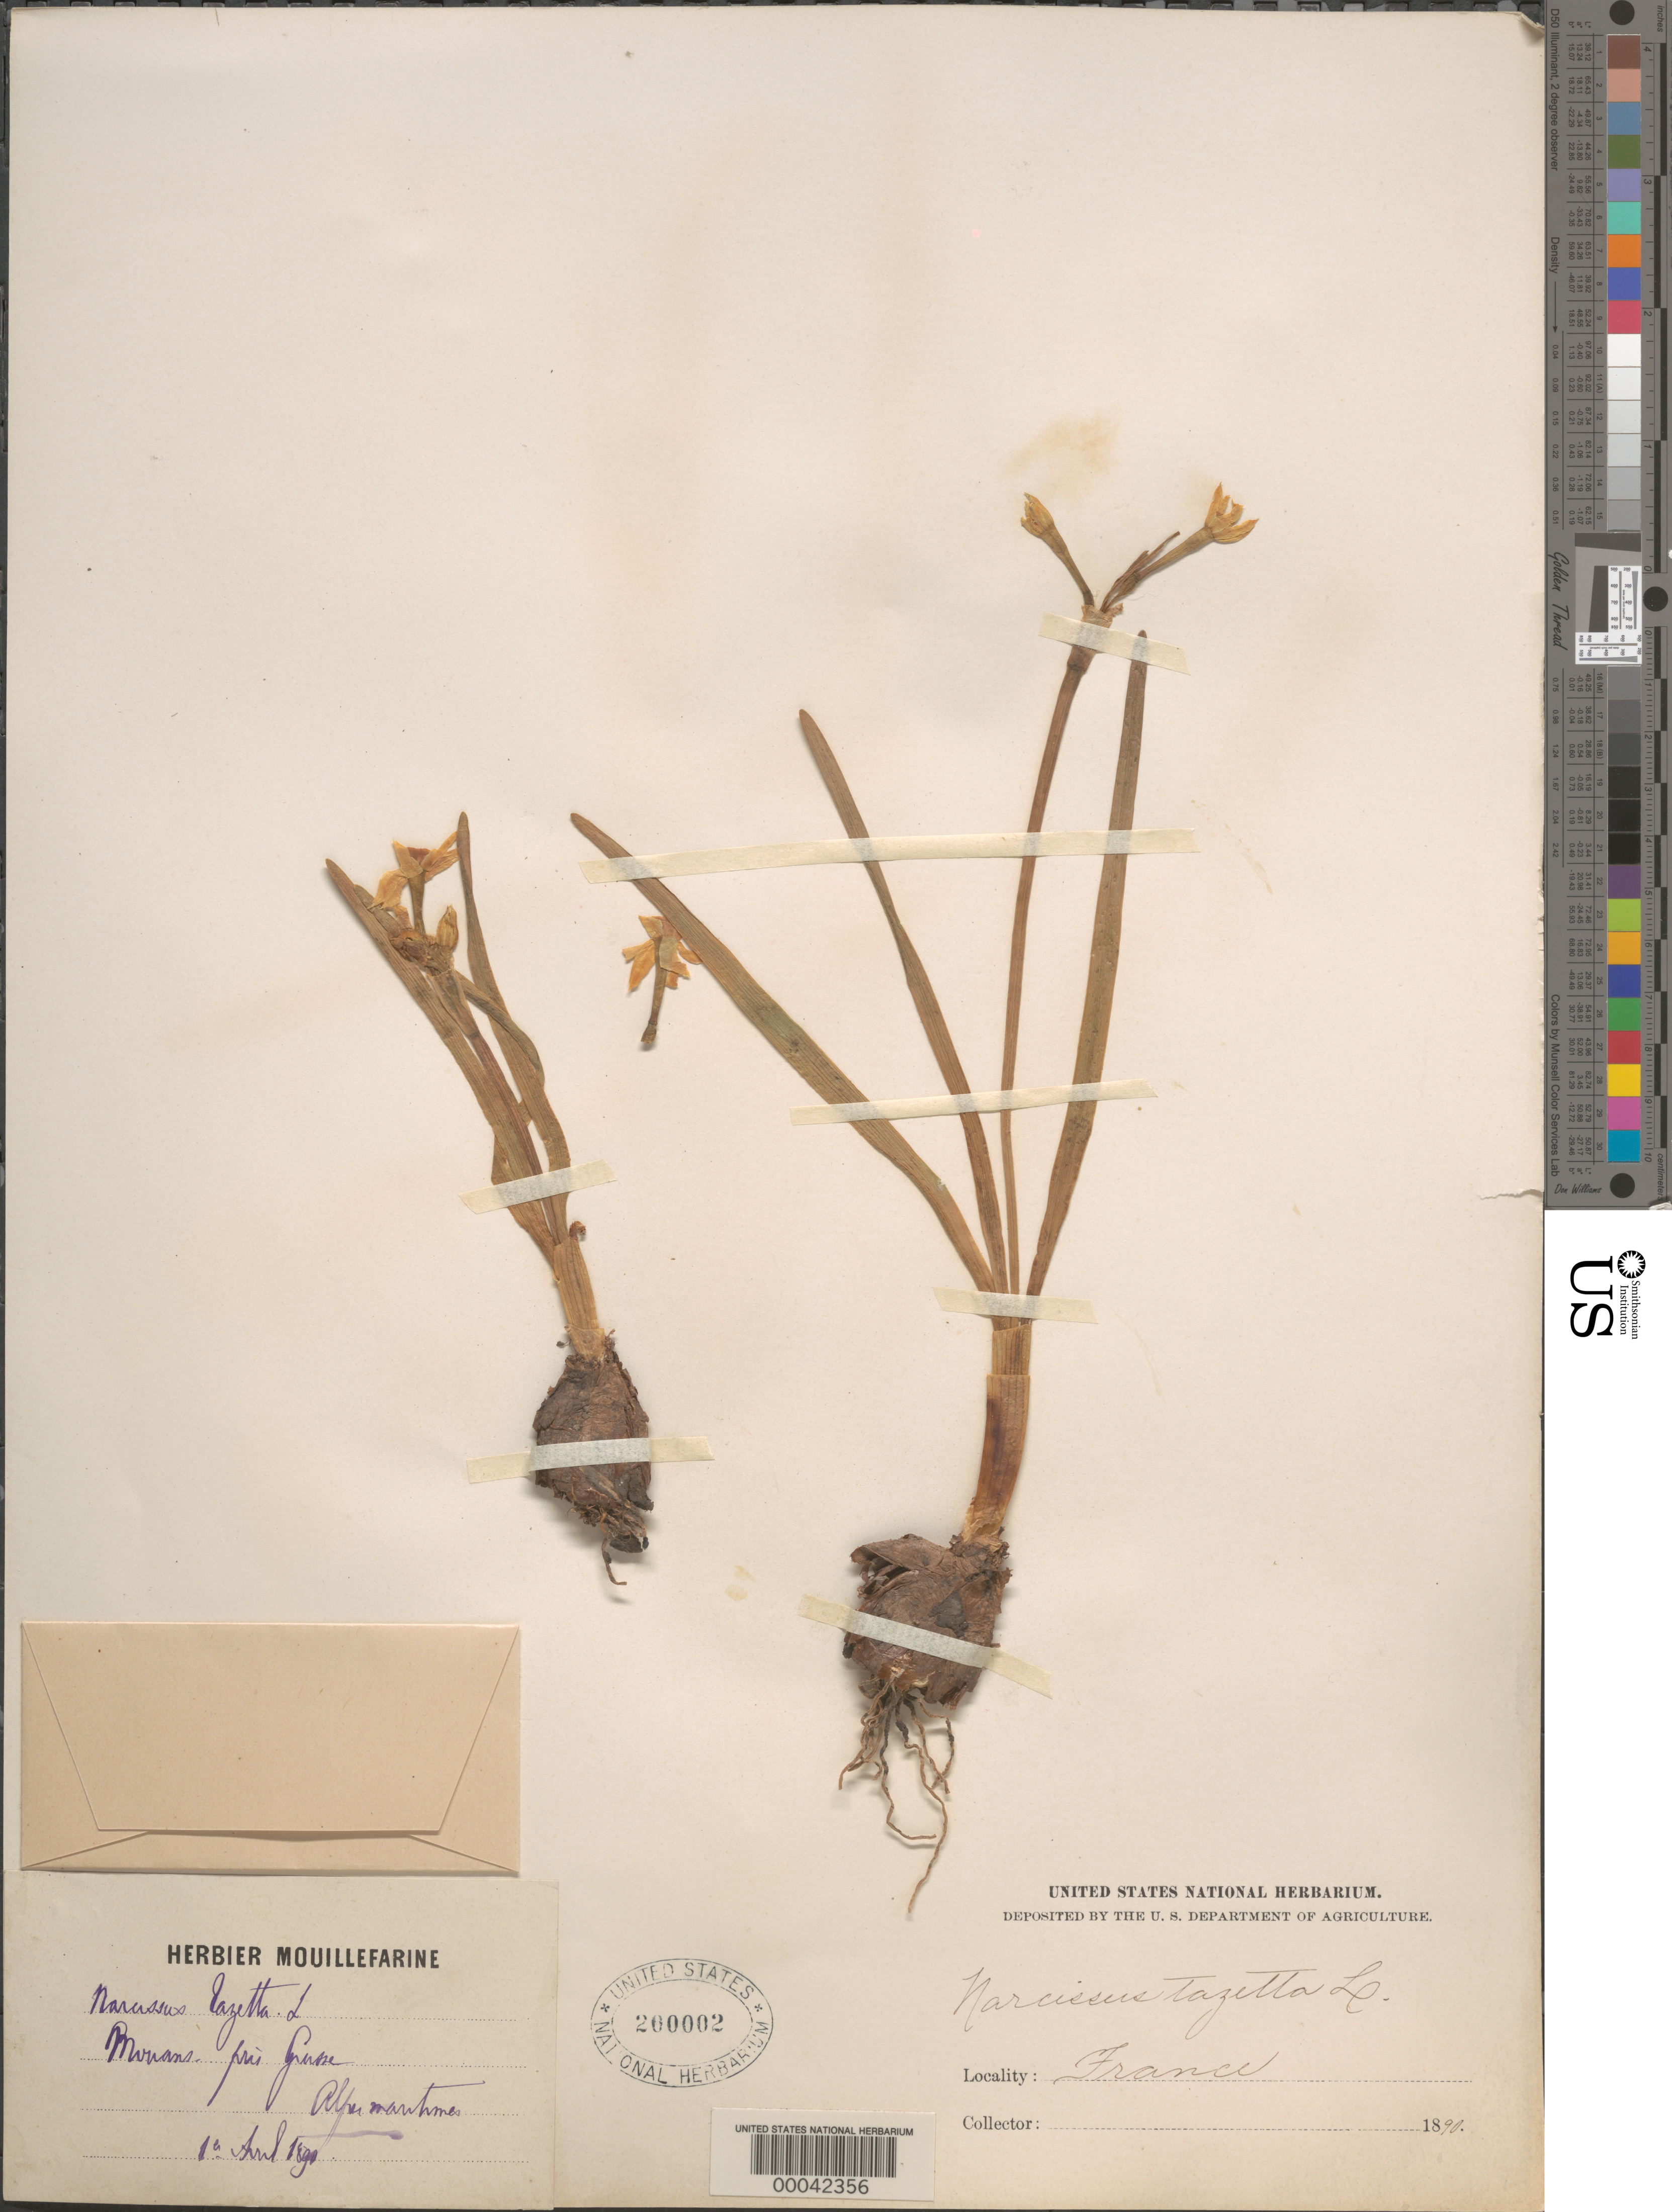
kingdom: Plantae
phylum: Tracheophyta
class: Liliopsida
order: Asparagales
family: Amaryllidaceae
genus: Narcissus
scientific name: Narcissus tazetta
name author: L.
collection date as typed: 01 Apr 1890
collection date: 1890-04-01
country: France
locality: Monans, pres grusse; alpes martimes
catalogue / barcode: US 20002